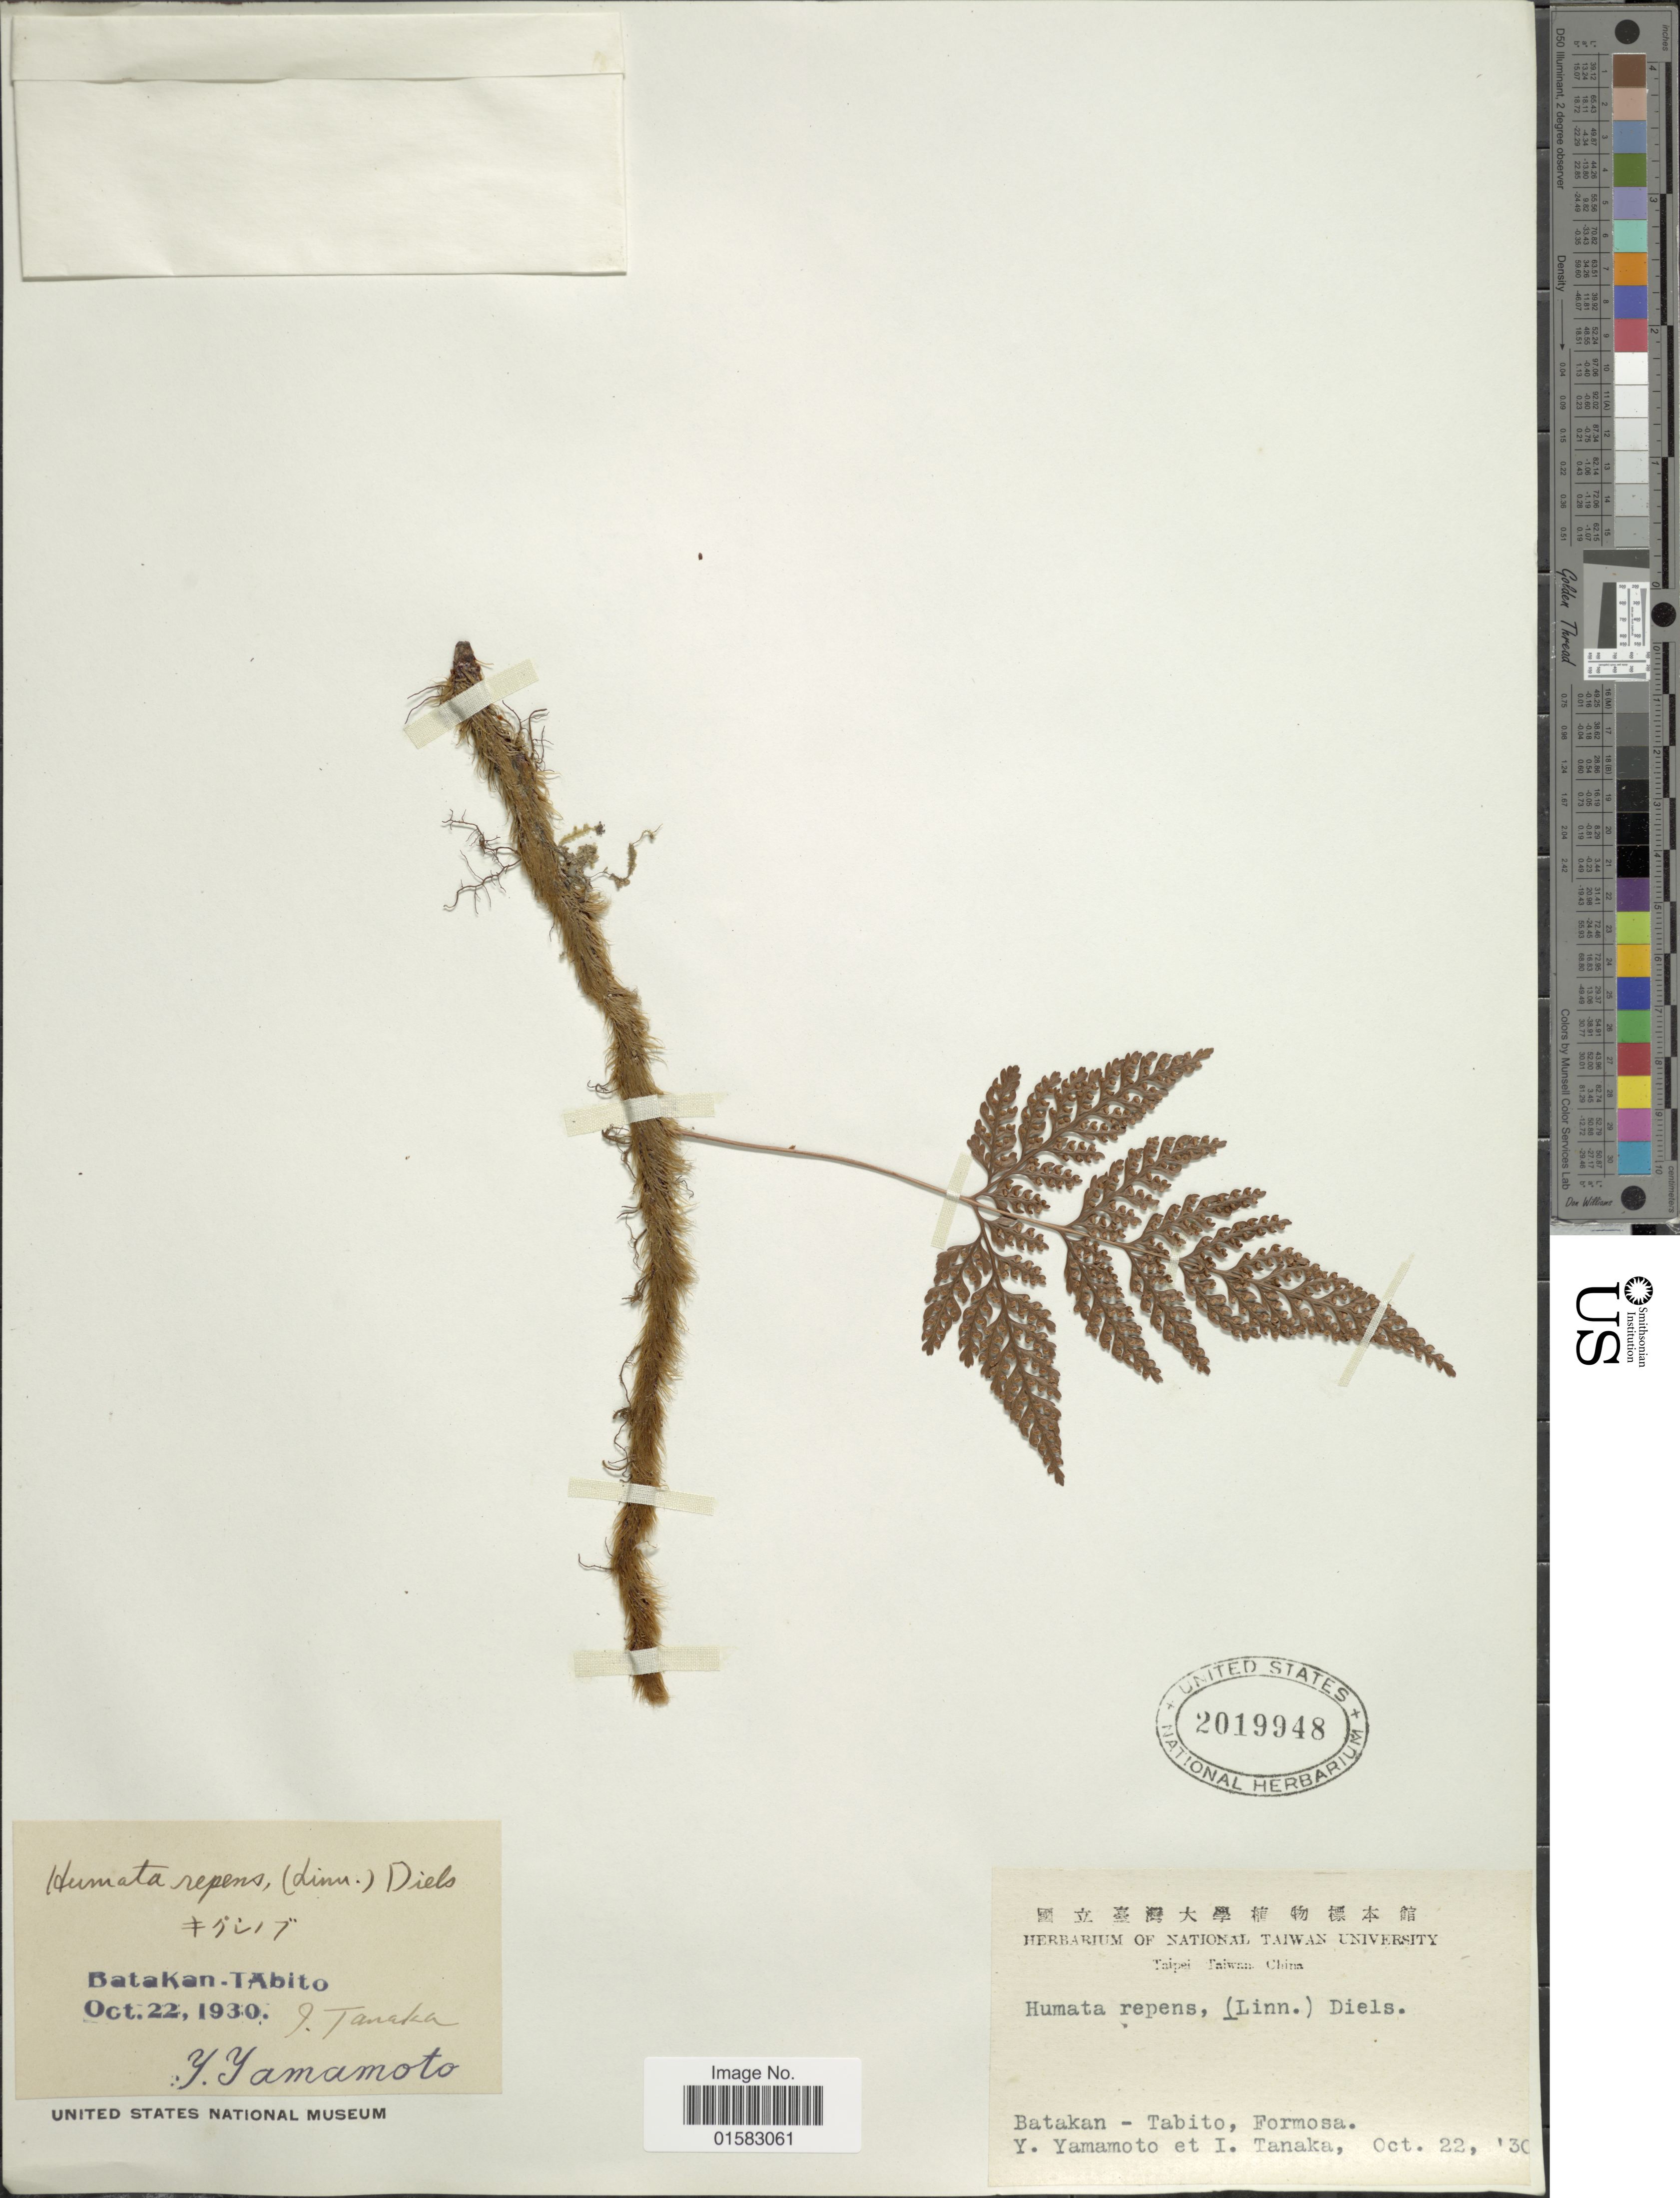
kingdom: Plantae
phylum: Tracheophyta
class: Polypodiopsida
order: Polypodiales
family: Davalliaceae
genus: Davallia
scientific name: Davallia repens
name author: (L. f.) Kuhn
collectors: Y. Yamamoto & I. Tanaka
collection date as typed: Transcribed d/m/y: 22/10/30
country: Taiwan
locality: Batakan-Tabito, Formosa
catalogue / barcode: US 2019948